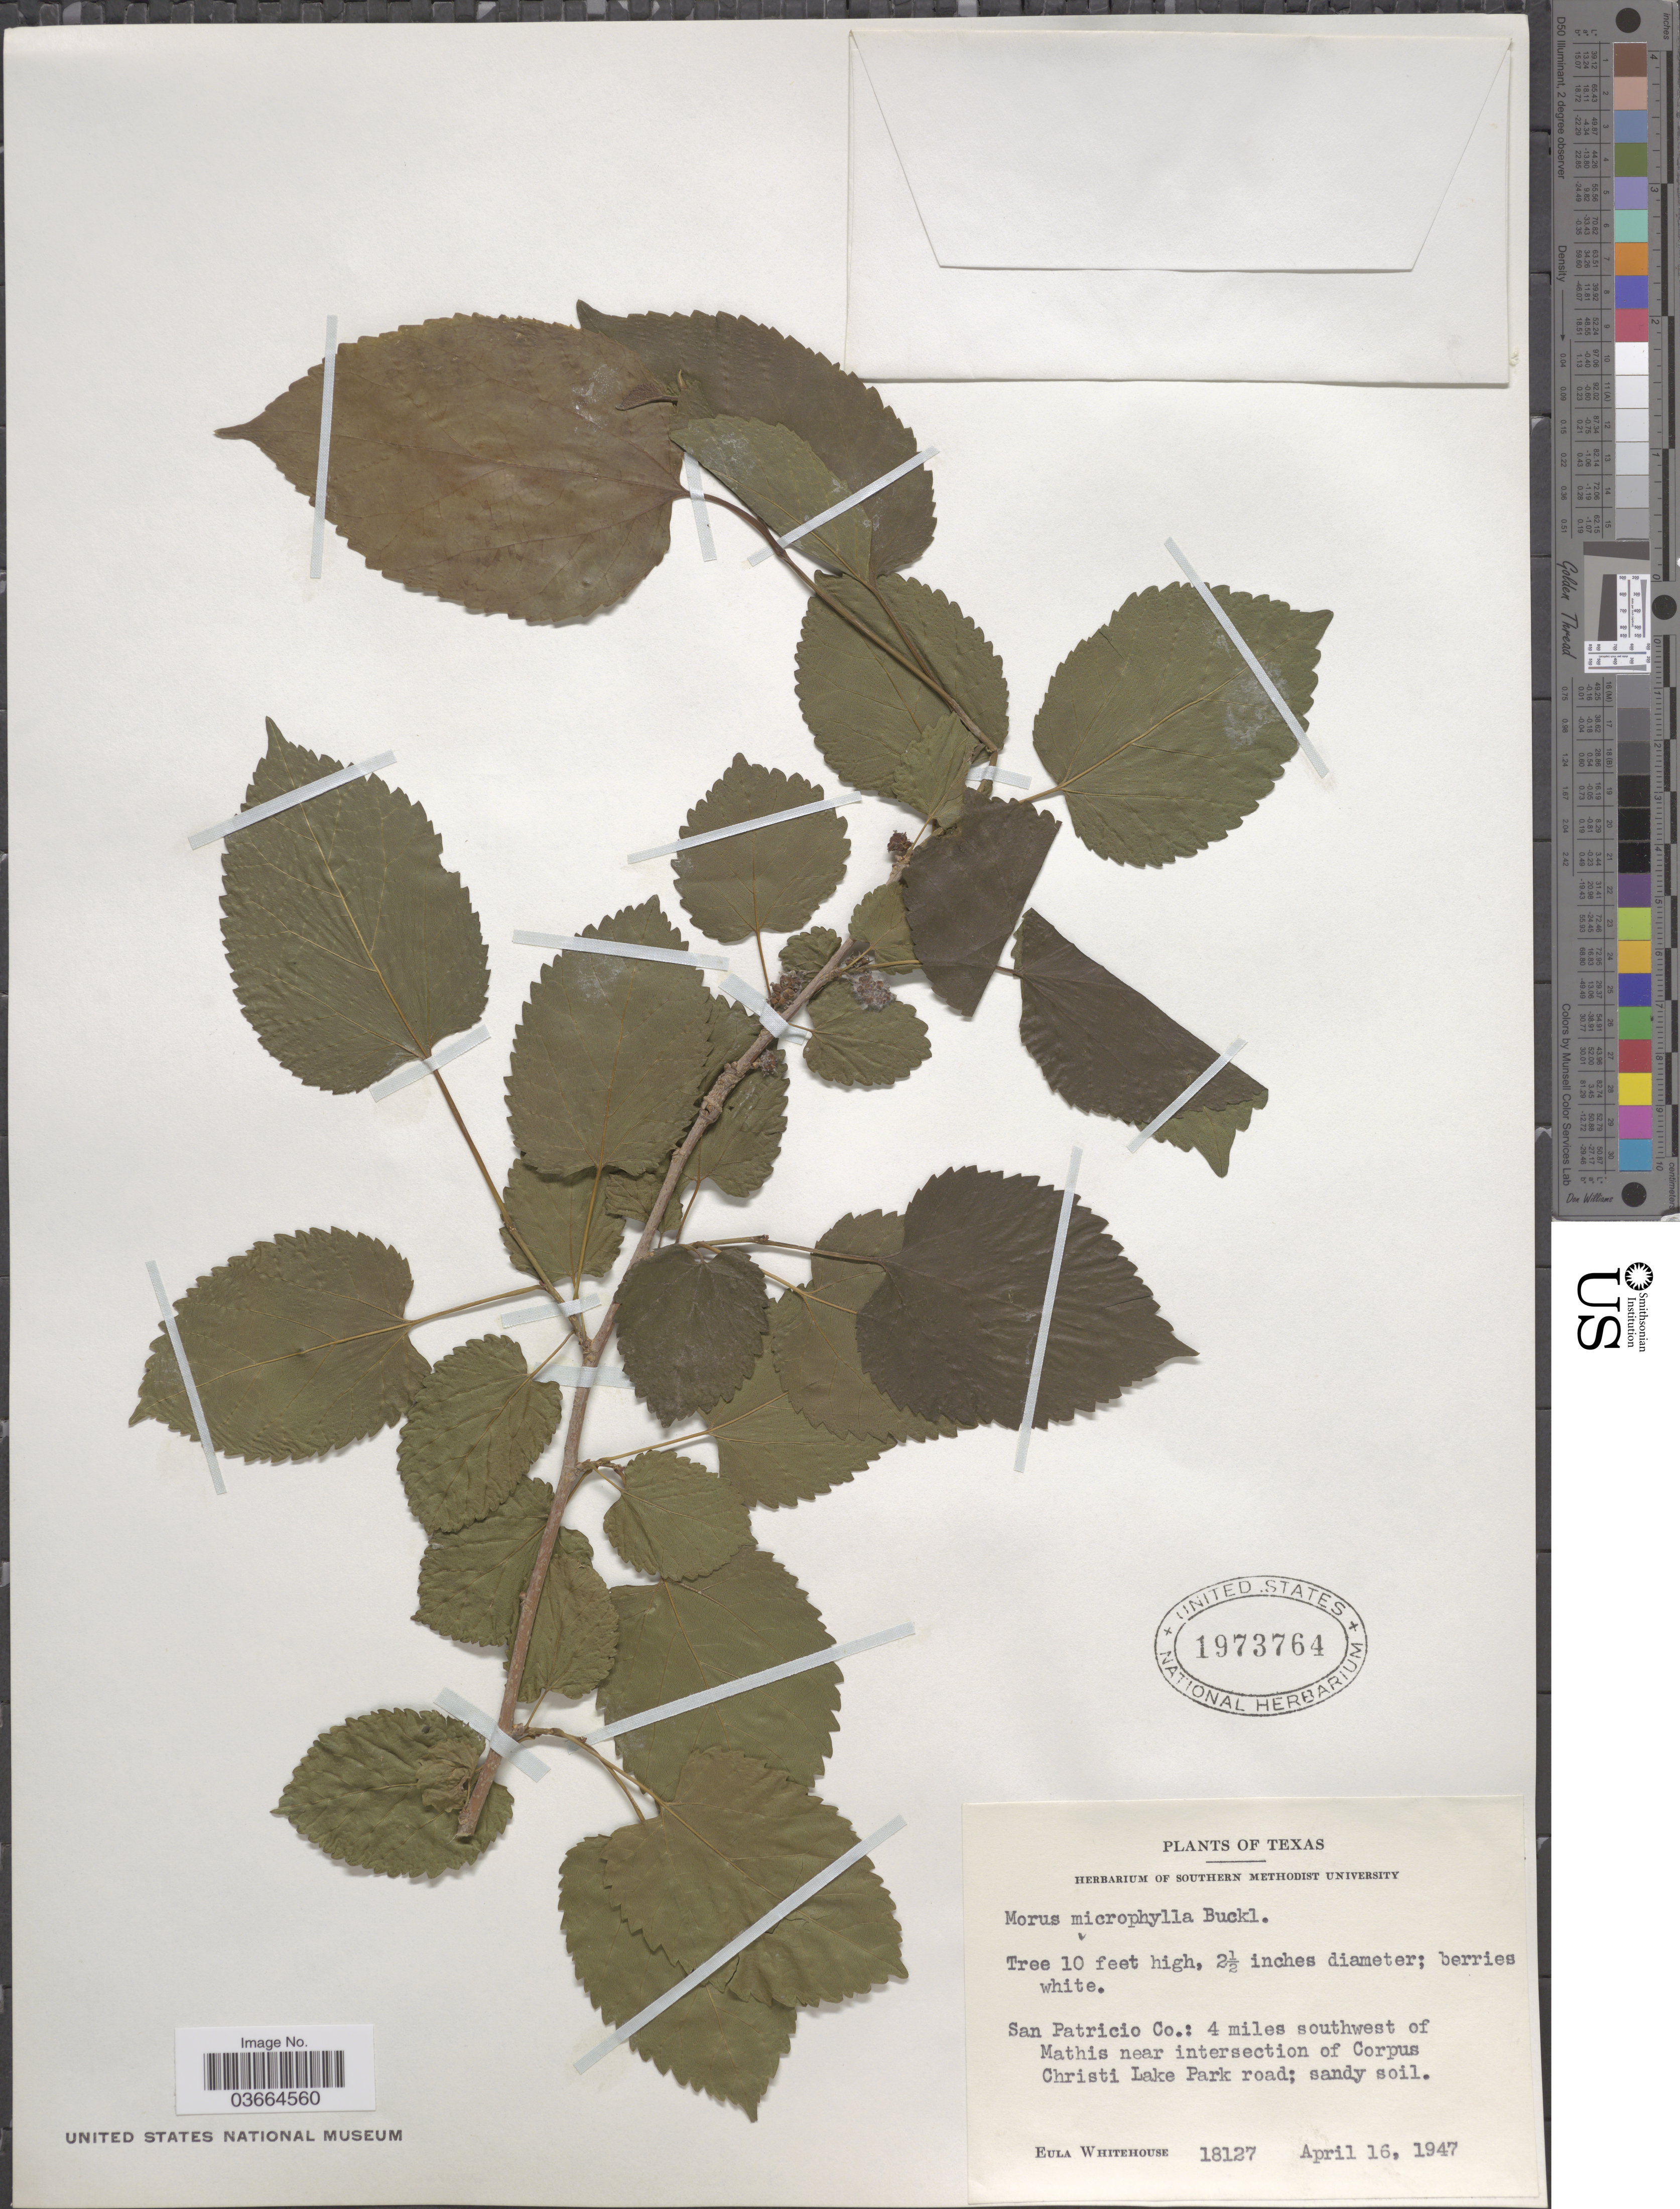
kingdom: Plantae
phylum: Tracheophyta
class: Magnoliopsida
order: Rosales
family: Moraceae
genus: Morus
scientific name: Morus microphylla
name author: Buckley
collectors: E. Whitehouse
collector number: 18127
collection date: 1947-04-16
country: United States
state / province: Texas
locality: San Patricio Co.: 4 miles southwest of Mathis near intersection of Corpus Christi Lake Park road.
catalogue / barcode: US 1973764